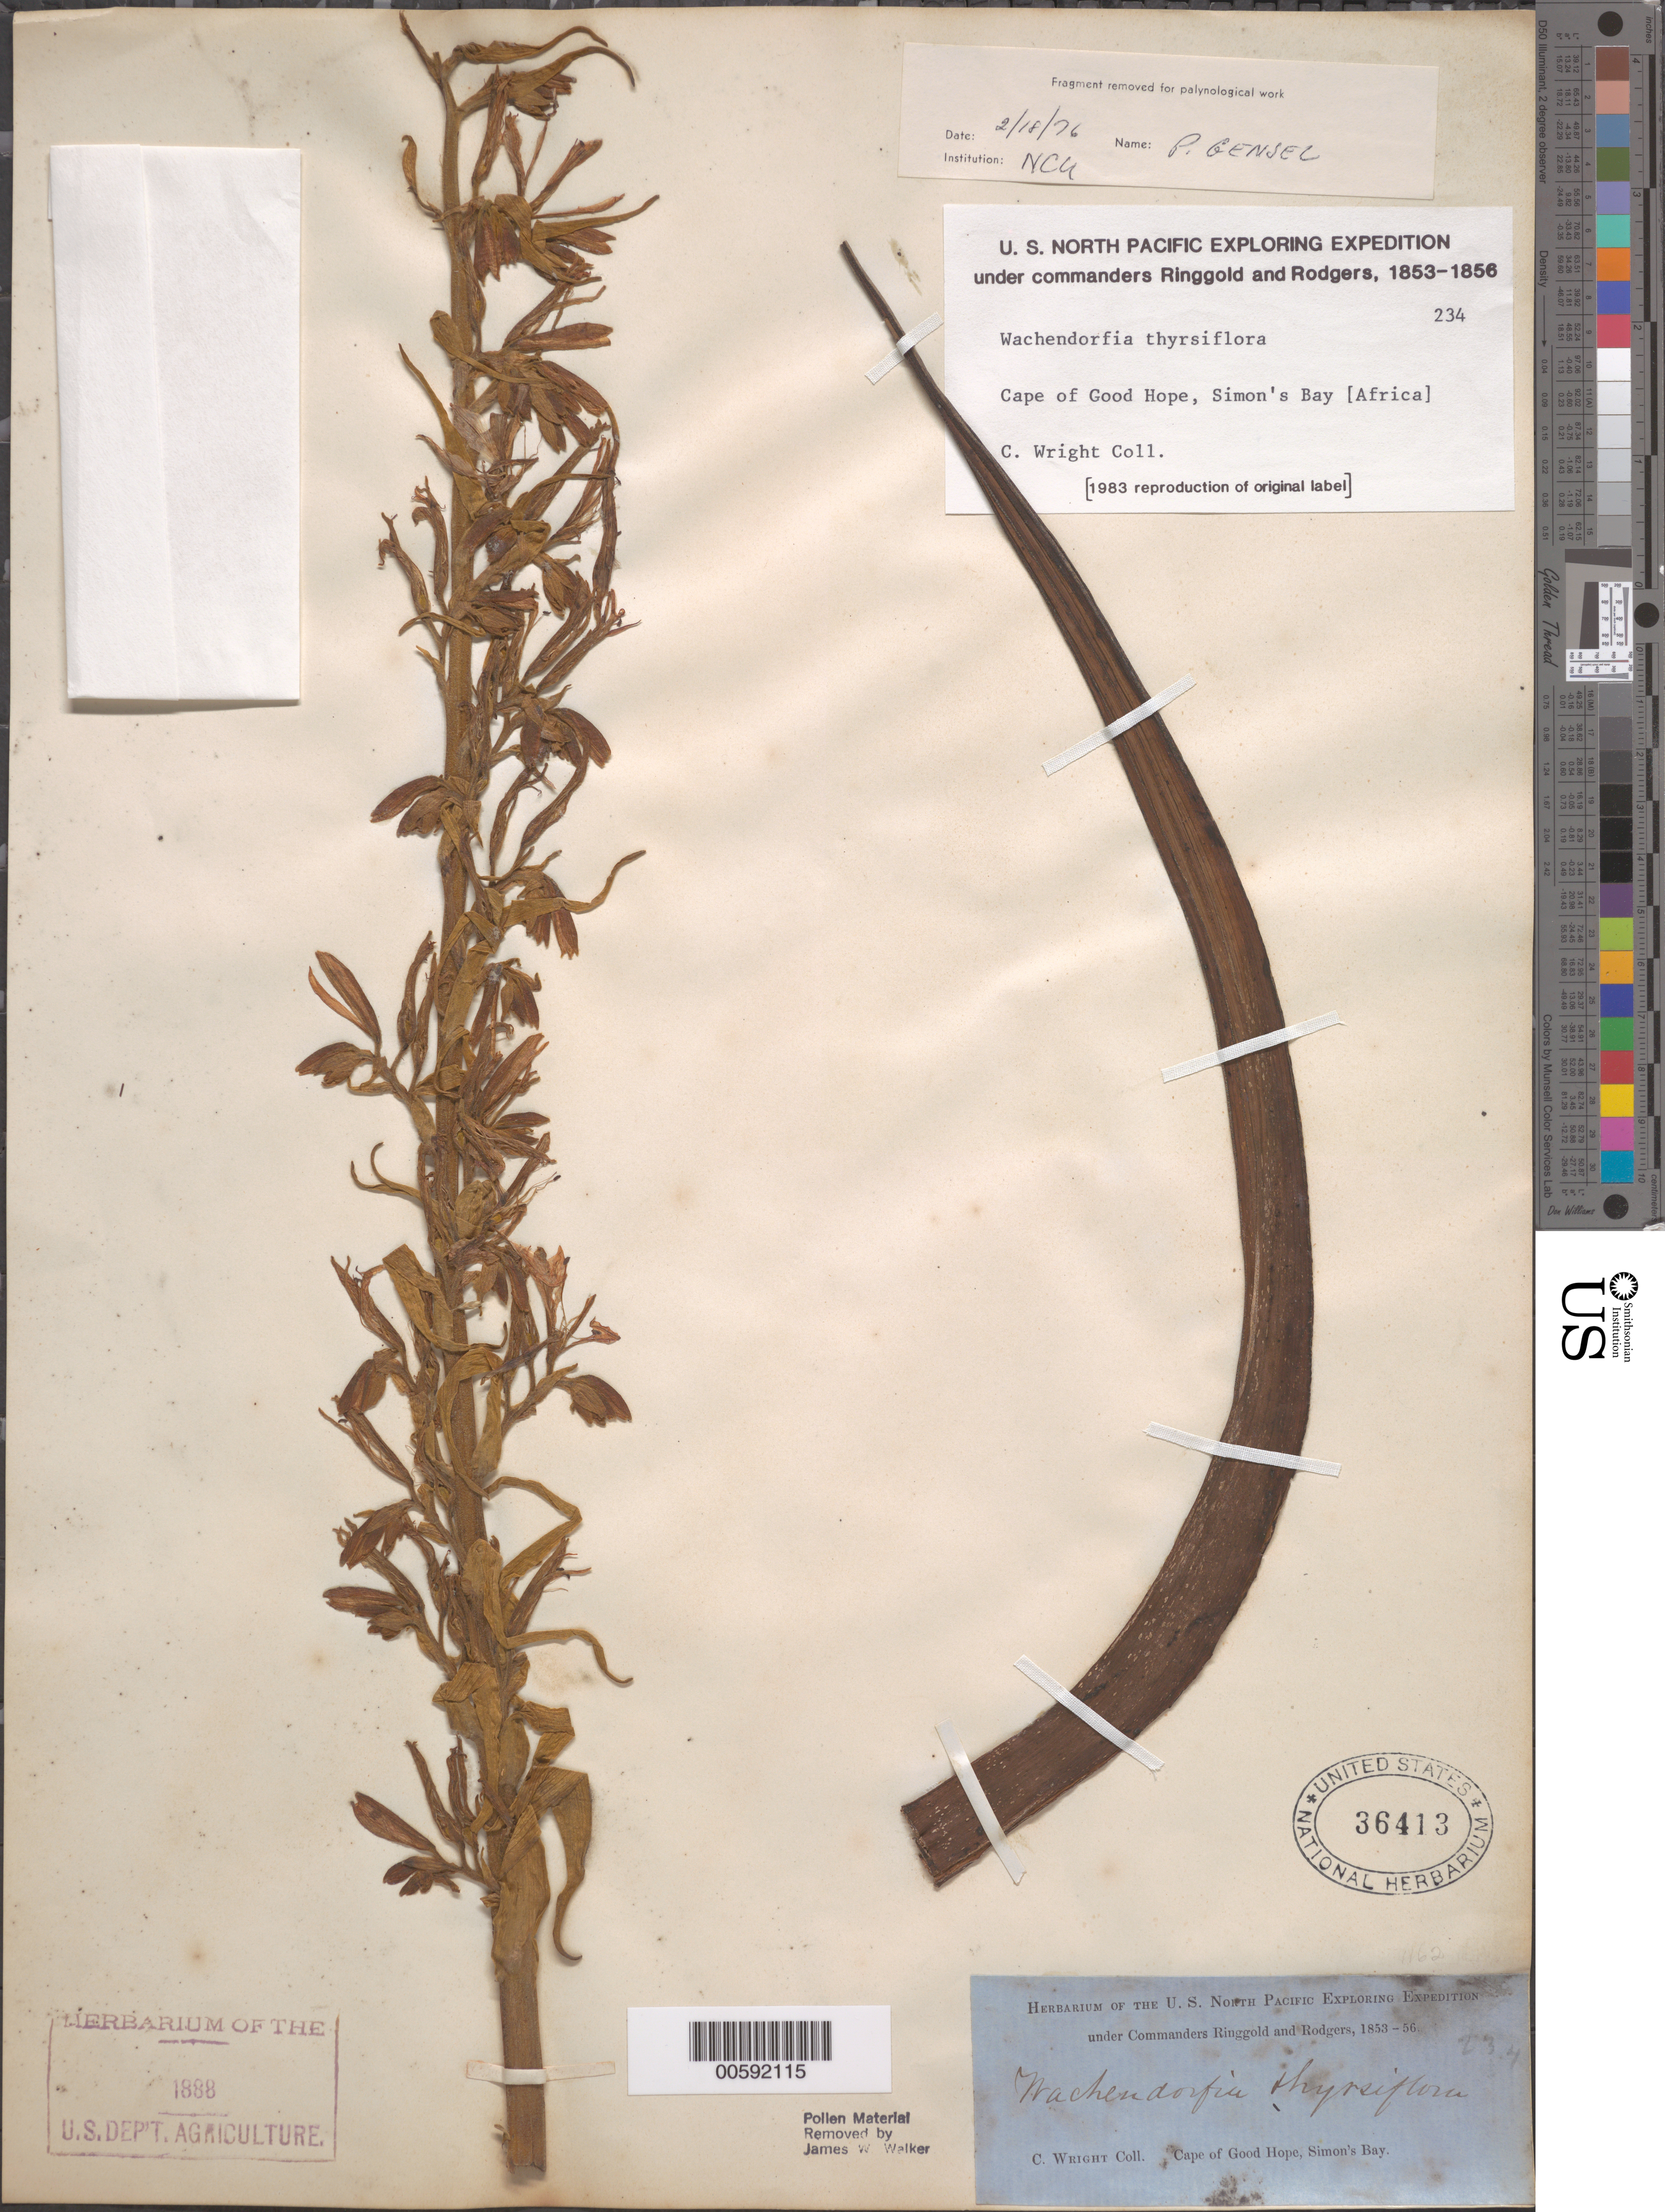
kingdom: Plantae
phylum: Tracheophyta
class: Liliopsida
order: Commelinales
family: Haemodoraceae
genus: Wachendorfia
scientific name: Wachendorfia thyrsiflora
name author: L.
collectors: C. Wright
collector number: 234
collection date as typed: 1853 to -- --- 1856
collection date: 1853/1856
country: South Africa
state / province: Western Cape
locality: Capr of Good Hope, Simon's Bay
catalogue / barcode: US 36413